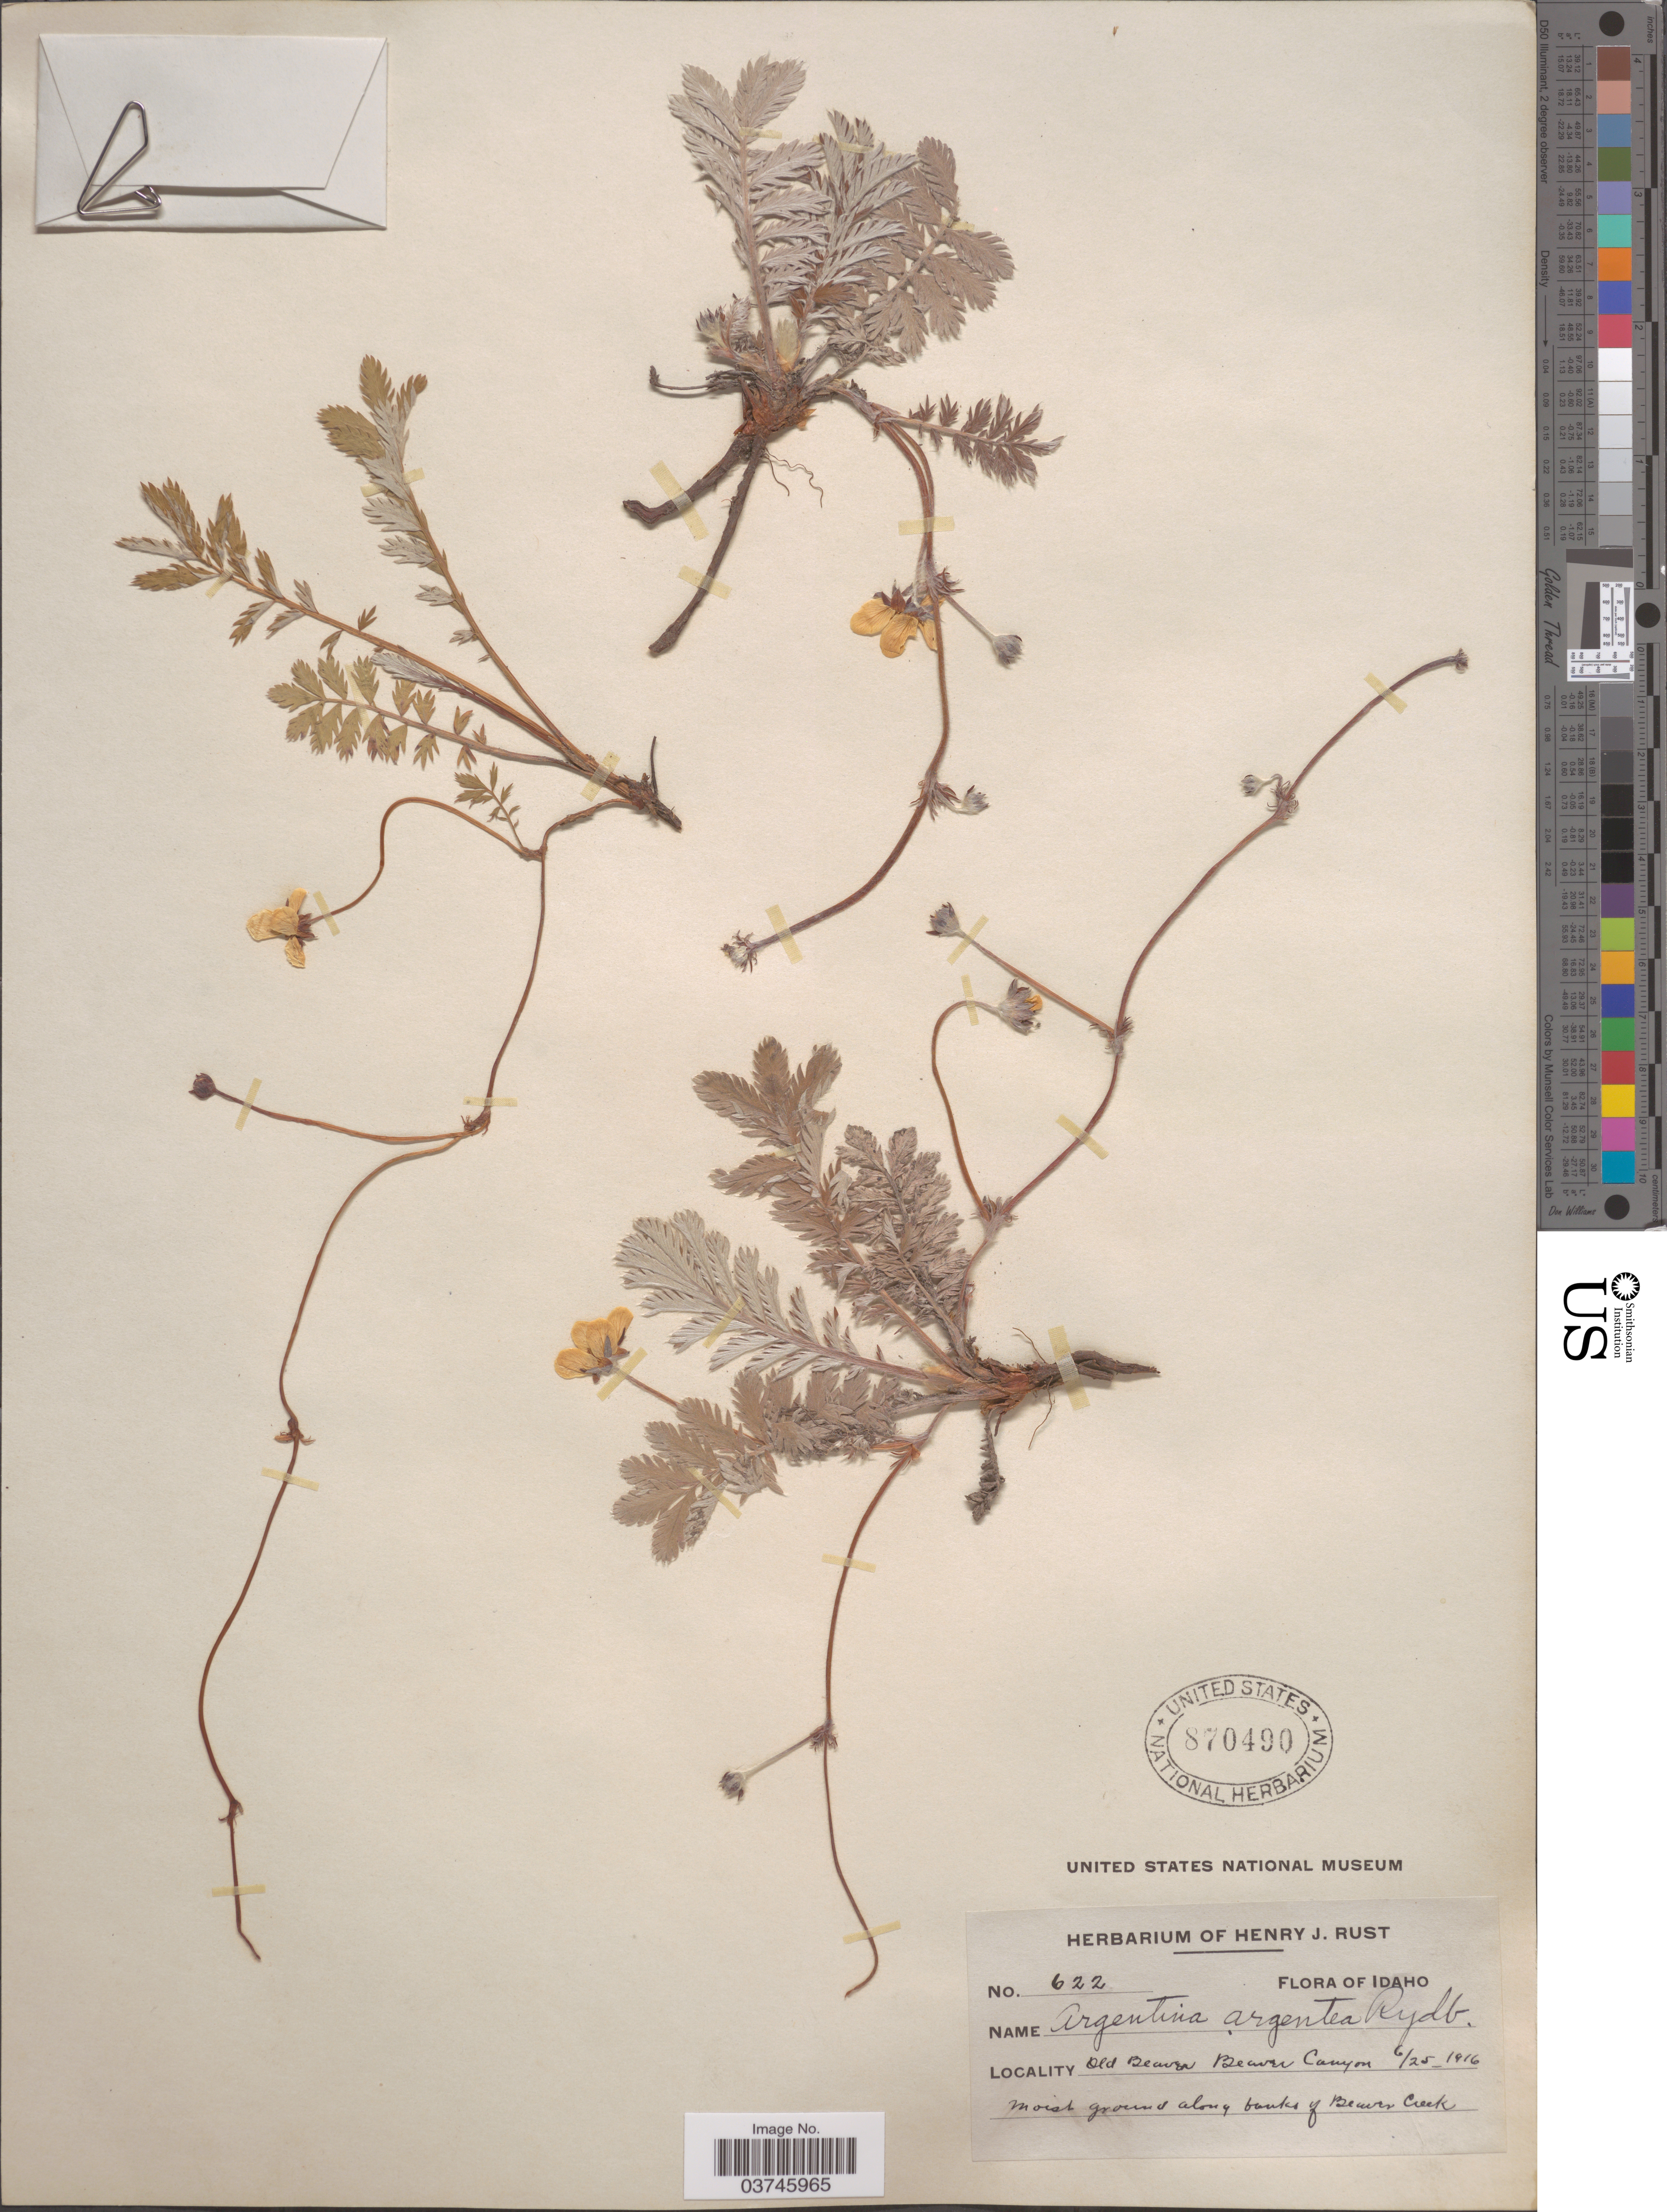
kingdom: Plantae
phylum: Tracheophyta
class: Magnoliopsida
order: Rosales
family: Rosaceae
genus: Argentina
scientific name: Argentina anserina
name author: (L.) Rydb.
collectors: ex herb. Henry J. Rust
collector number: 622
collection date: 1916-06-25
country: United States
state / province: Idaho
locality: Old Beaver Beaver Canyon. Along banks of Beaver Creek.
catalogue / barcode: US 870490